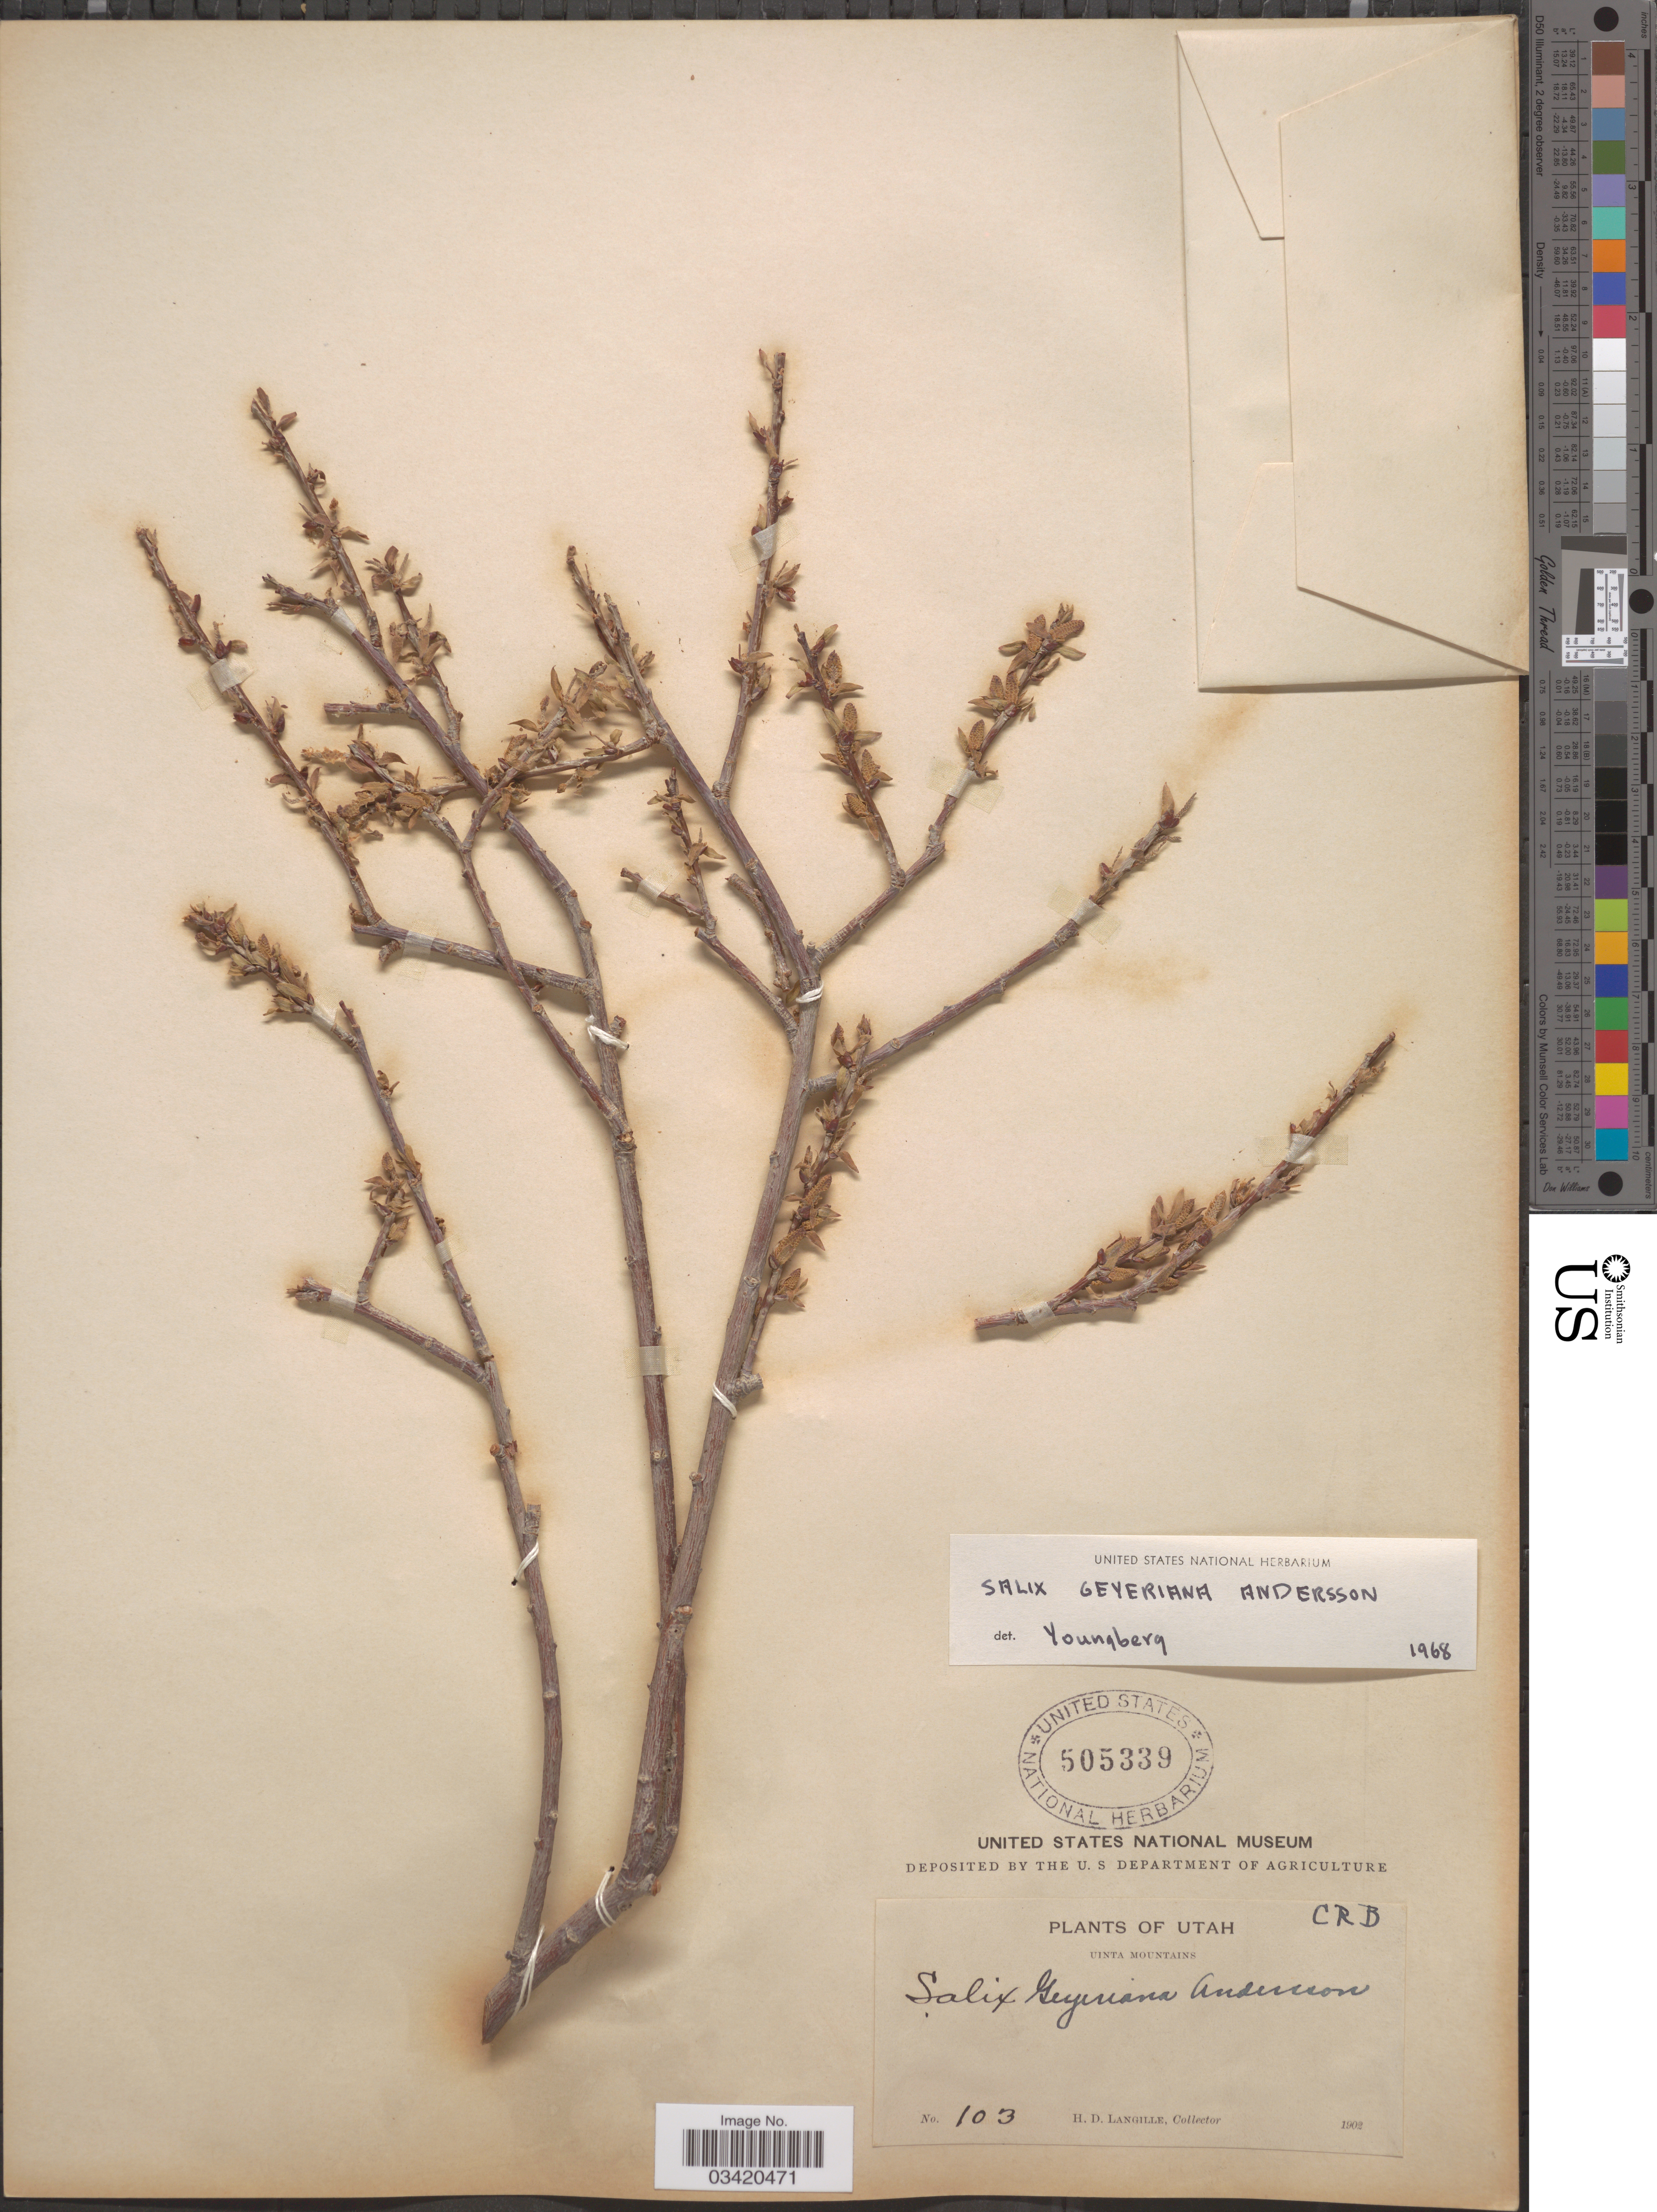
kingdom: Plantae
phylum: Tracheophyta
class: Magnoliopsida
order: Malpighiales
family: Salicaceae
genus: Salix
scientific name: Salix geyeriana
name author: Andersson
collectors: H. Langille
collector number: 103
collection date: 1902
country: United States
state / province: Utah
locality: Uinta Mountains.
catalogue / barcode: US 505339